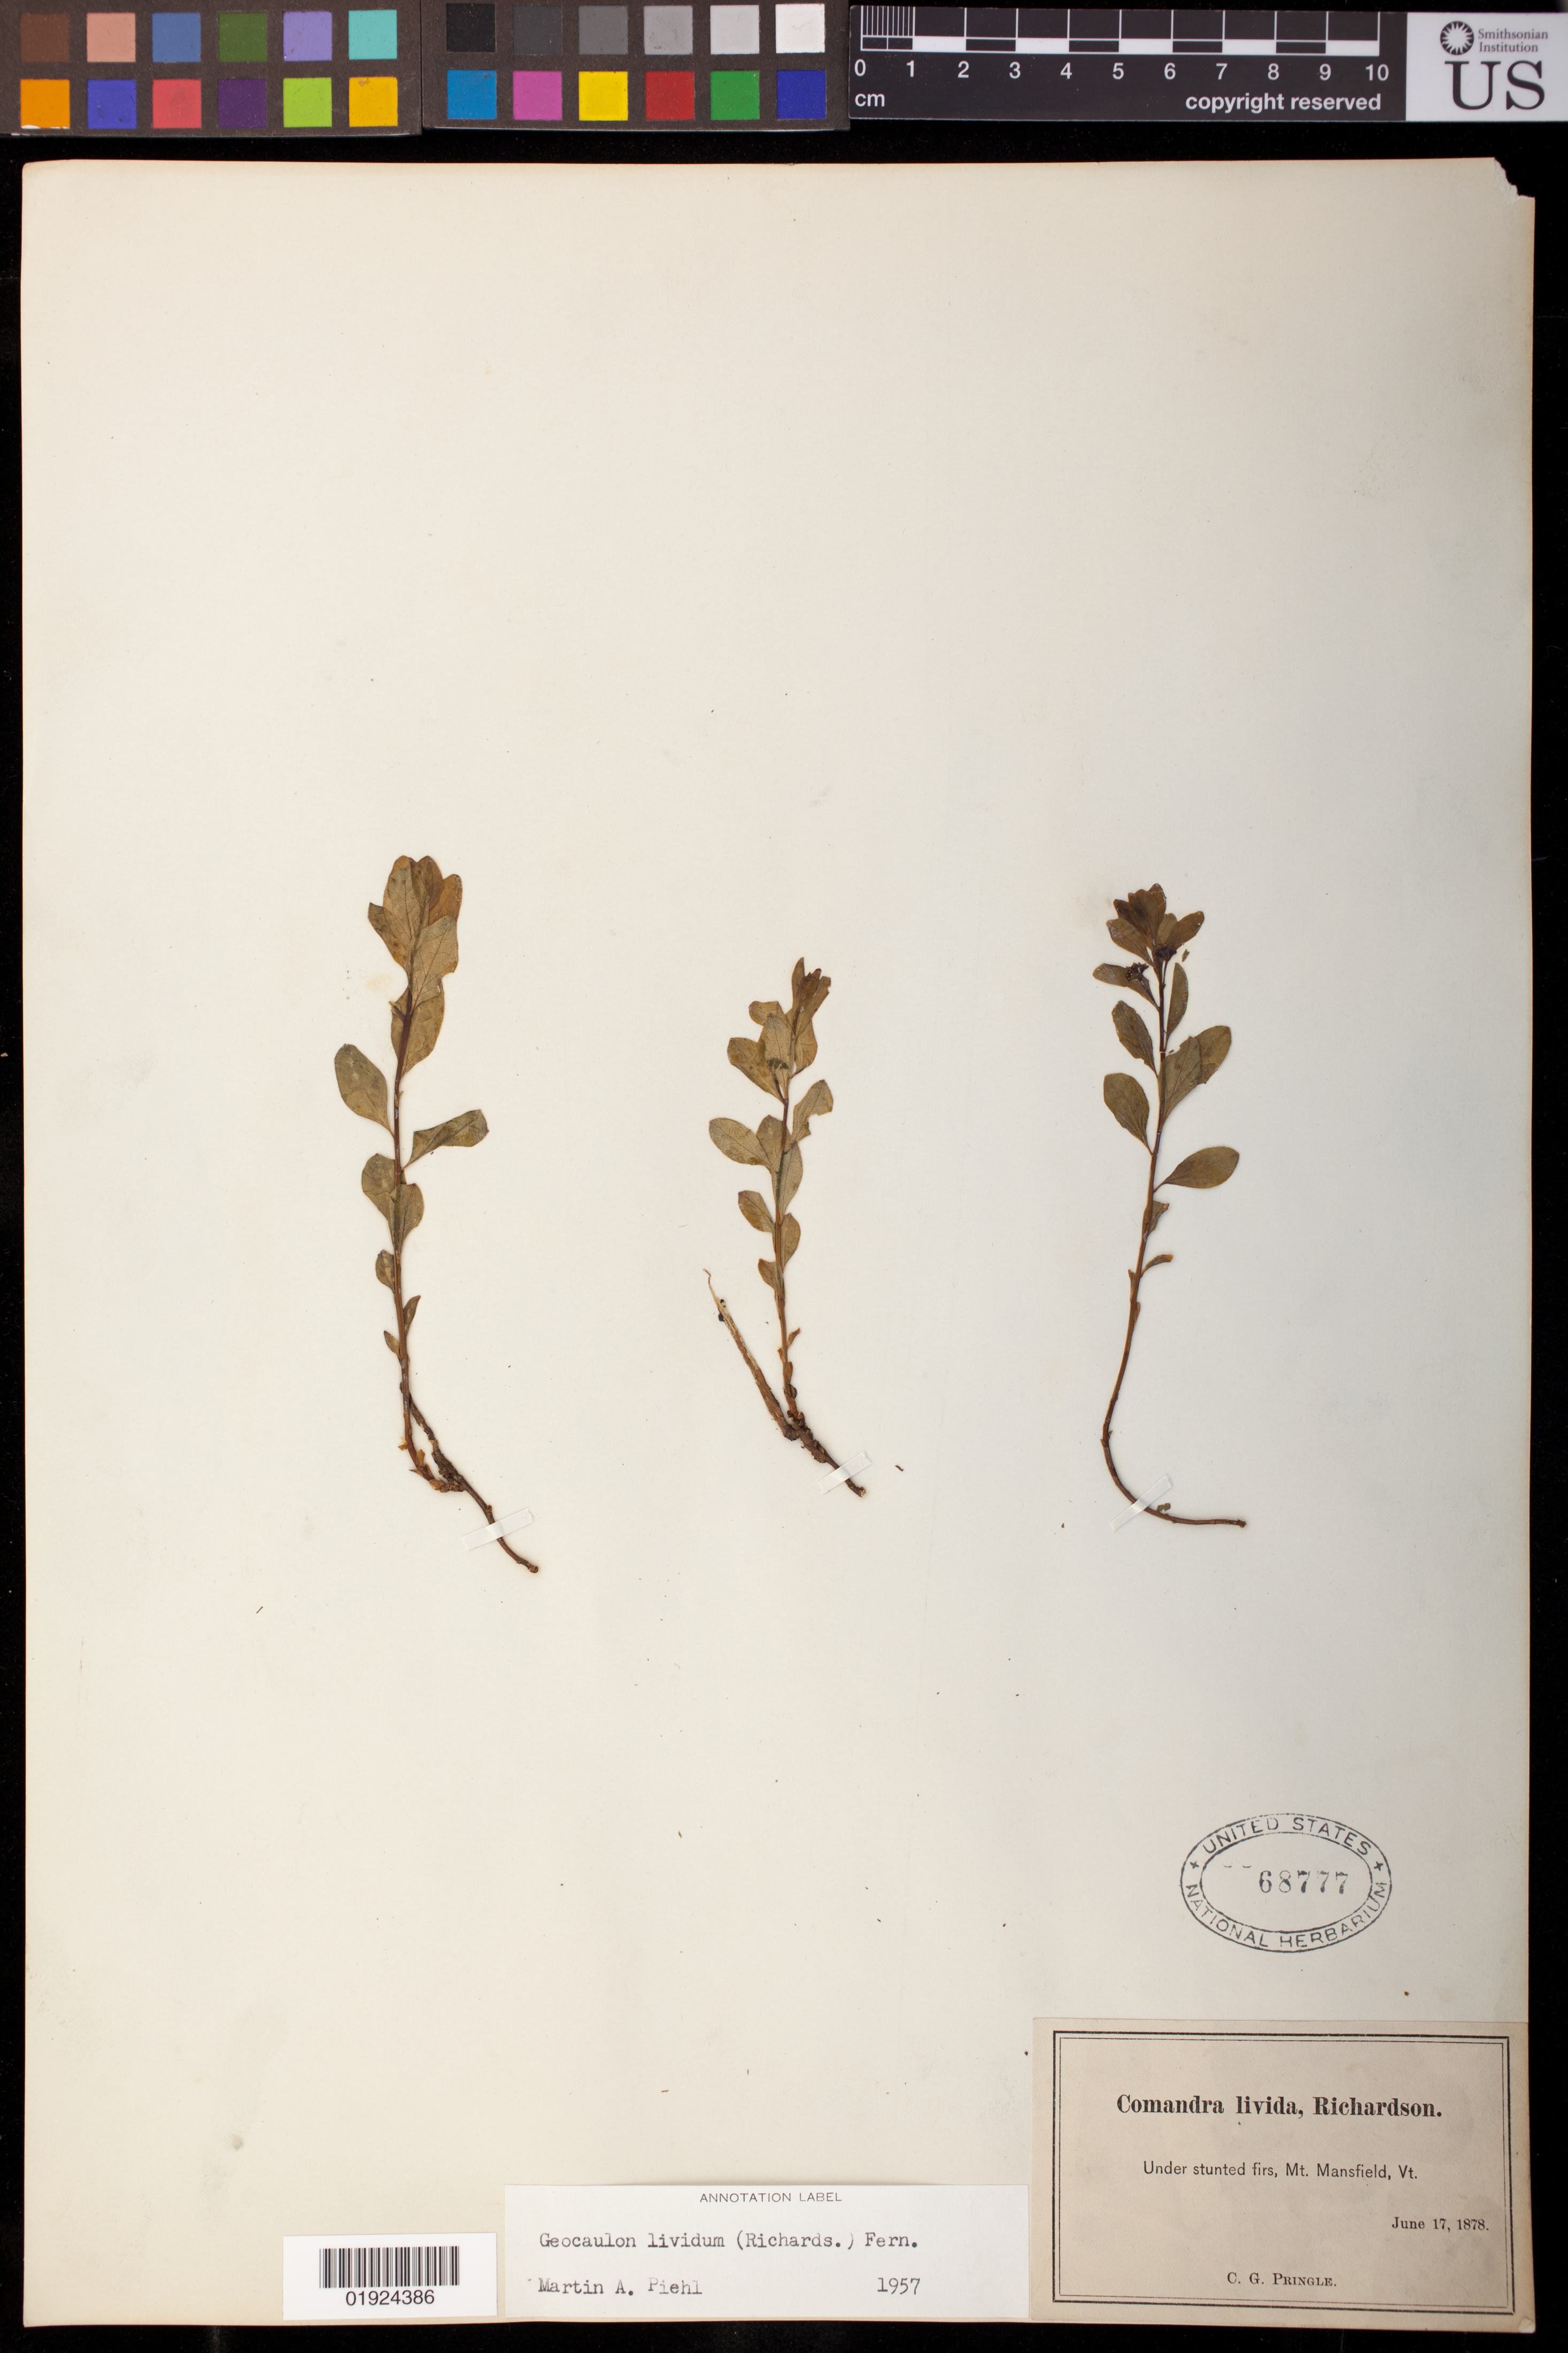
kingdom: Plantae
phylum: Tracheophyta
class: Magnoliopsida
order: Santalales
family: Comandraceae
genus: Geocaulon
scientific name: Geocaulon lividum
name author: (Richardson) Fernald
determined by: Piehl, M. A.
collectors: C. G. Pringle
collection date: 1878-06-17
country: United States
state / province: Vermont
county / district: Chittenden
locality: Mt. Mansfield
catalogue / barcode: US 68777